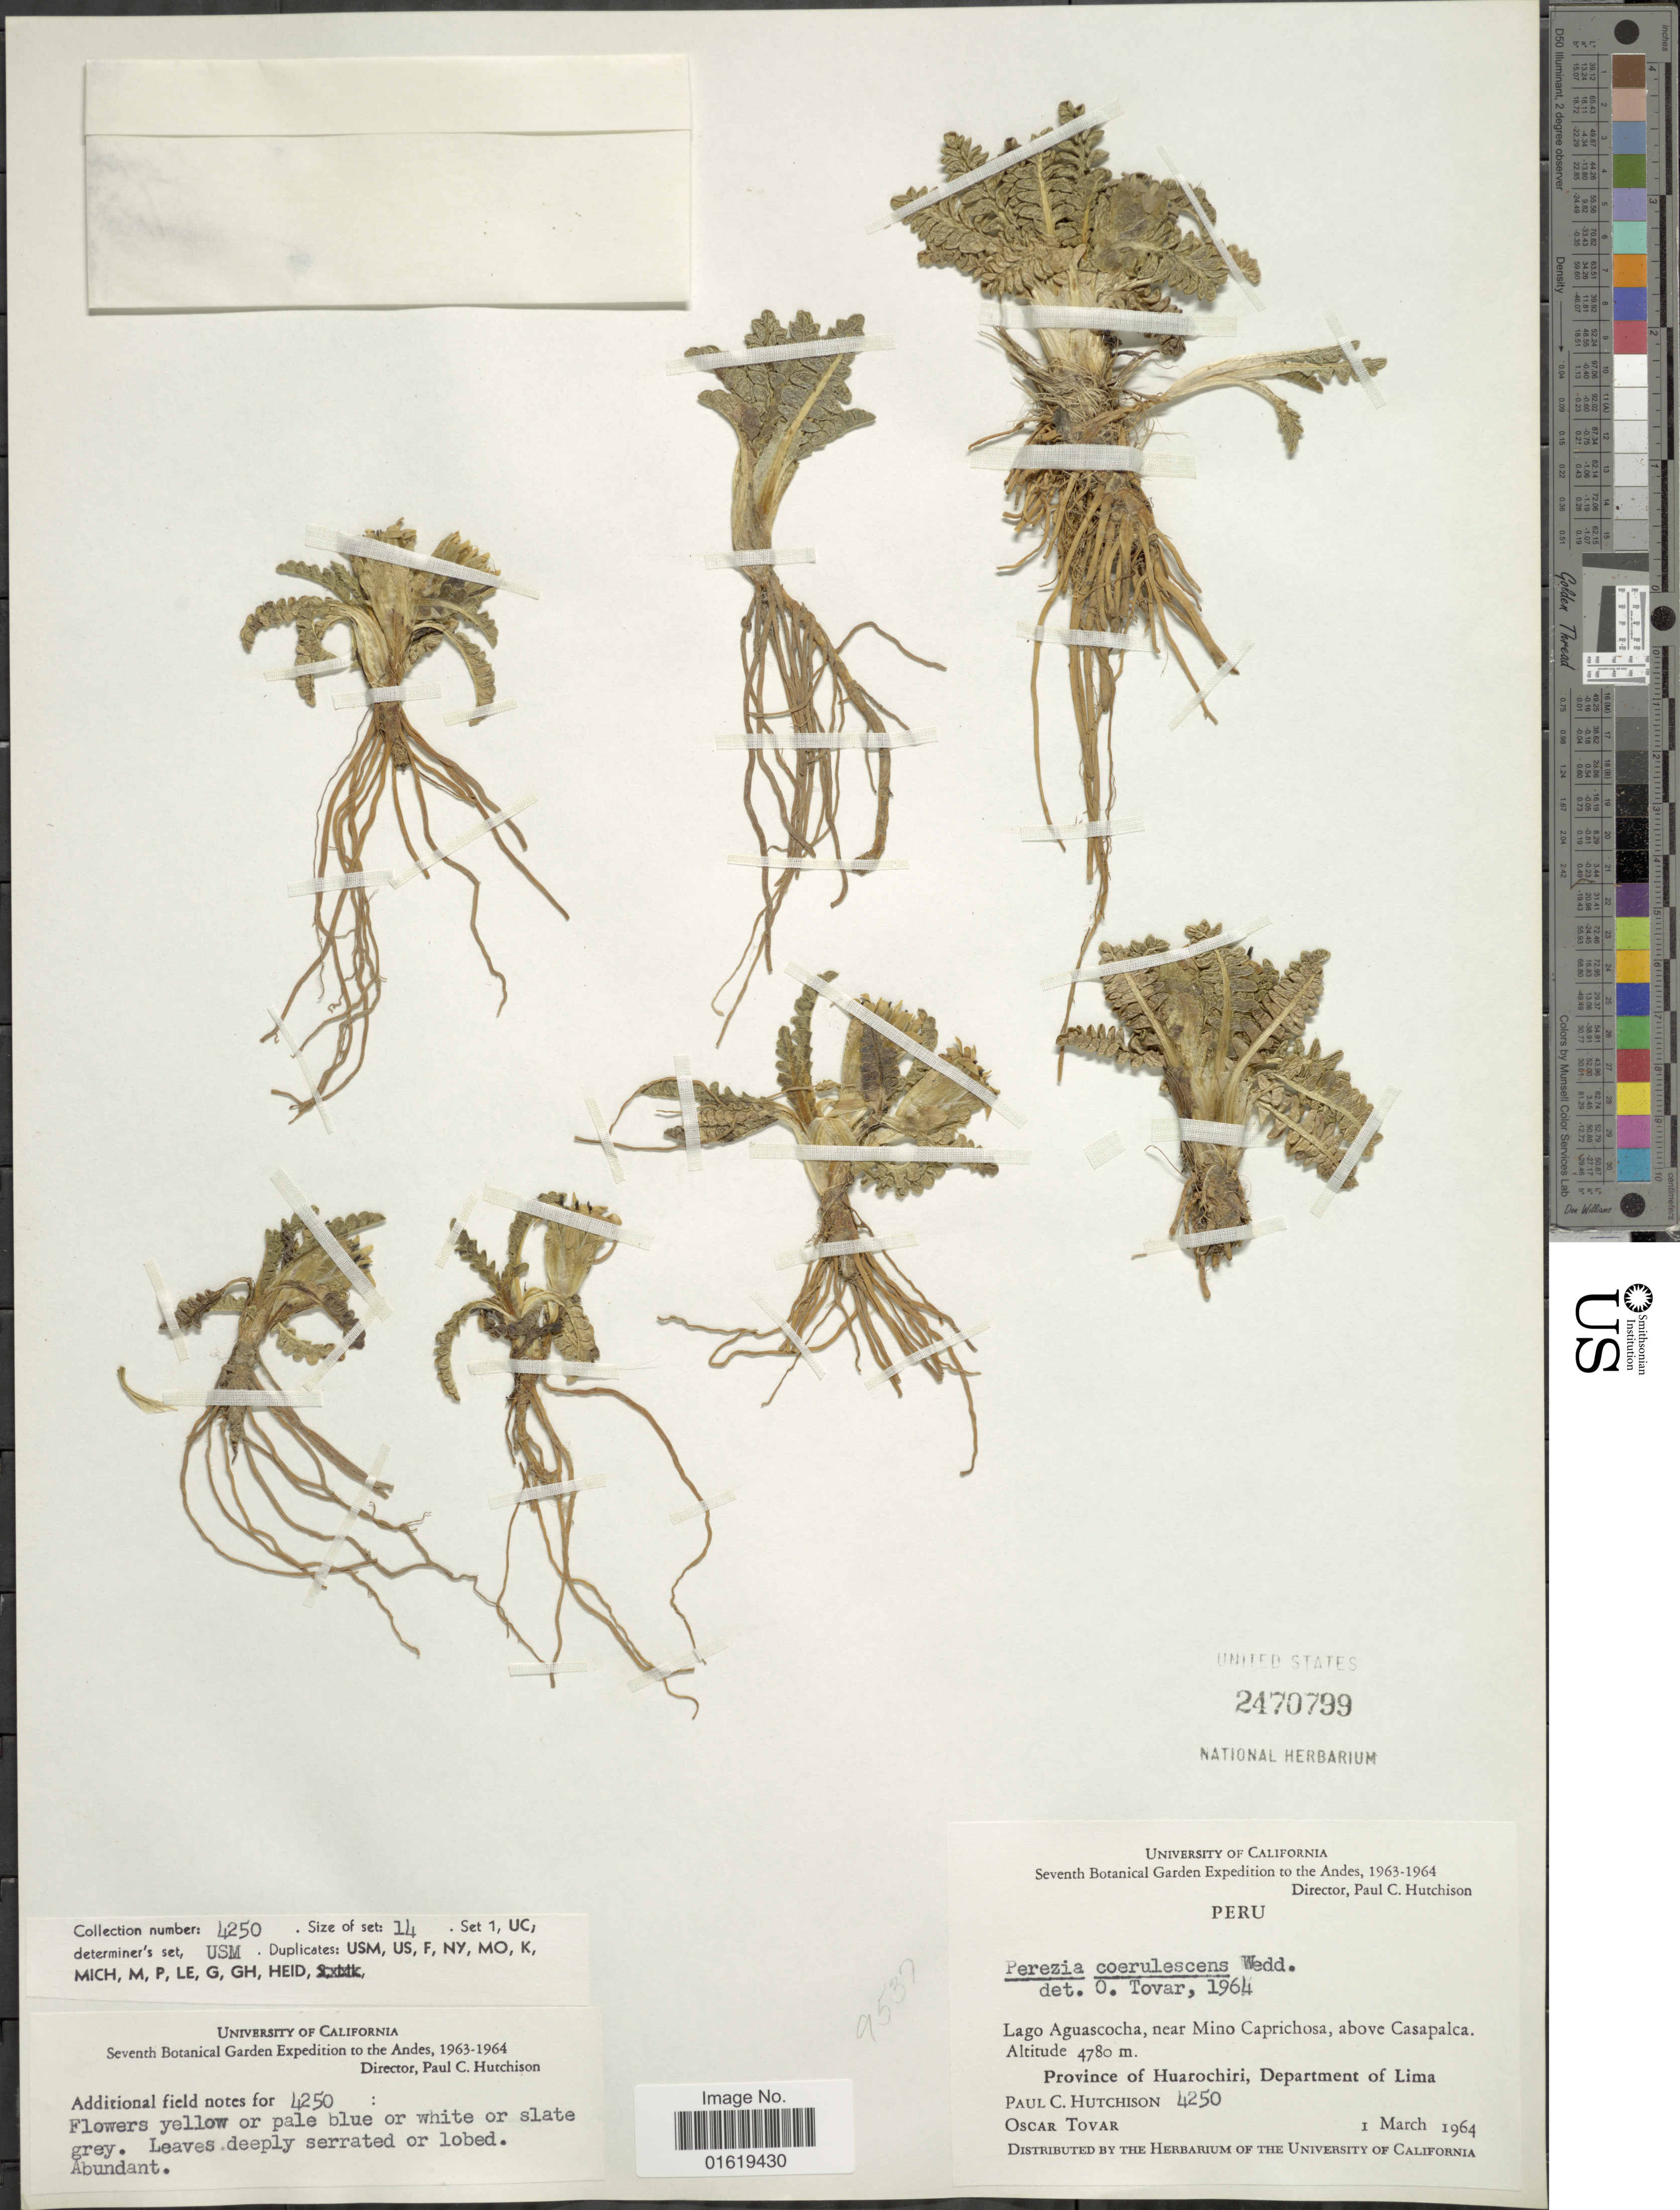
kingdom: Plantae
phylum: Tracheophyta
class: Magnoliopsida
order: Asterales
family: Asteraceae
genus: Perezia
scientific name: Perezia coerulescens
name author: Wedd.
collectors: P. C. Hutchison & Ó. Tovar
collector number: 4250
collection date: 1964-03-01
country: Peru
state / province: Lima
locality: Lago Aguascocha, near Mino Caprichosa, above Casapalca. Province of Huarochiri, Department of Lima.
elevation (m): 4780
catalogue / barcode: US 2470799